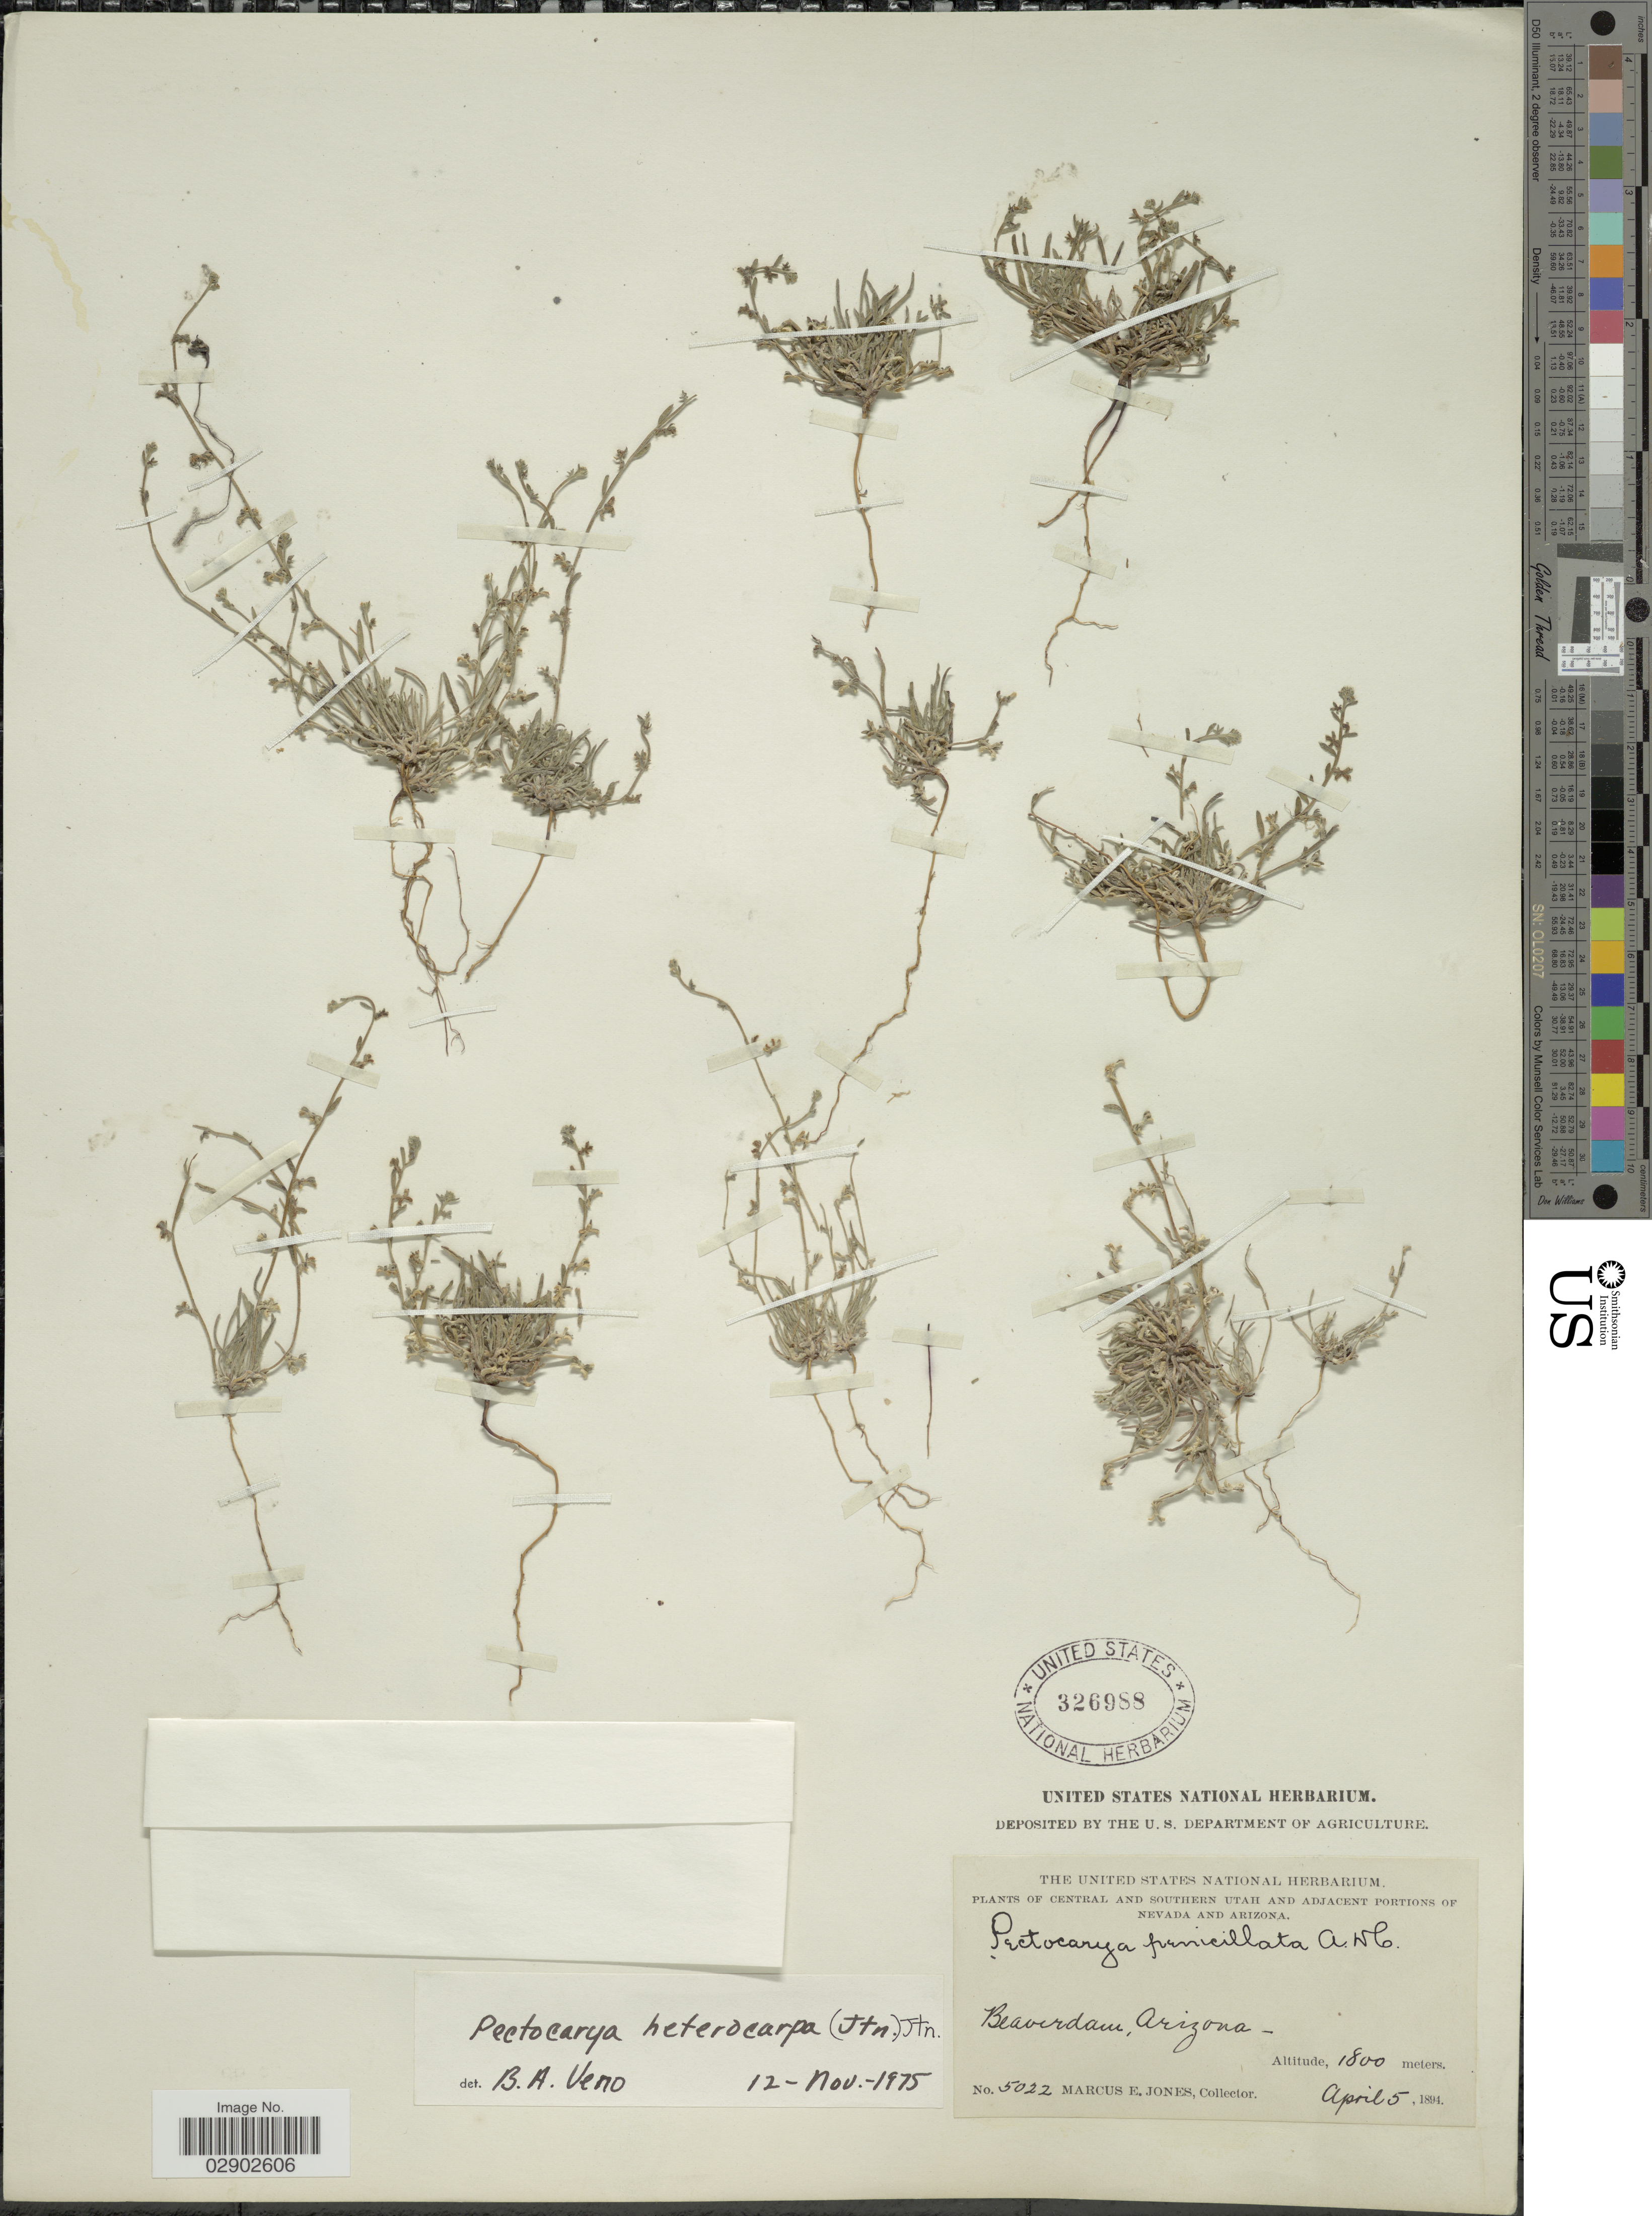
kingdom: Plantae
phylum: Tracheophyta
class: Magnoliopsida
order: Boraginales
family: Boraginaceae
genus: Pectocarya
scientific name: Pectocarya heterocarpa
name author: (I.M. Johnst.) I.M. Johnst.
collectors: M. E. Jones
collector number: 5022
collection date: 1894-04-05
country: United States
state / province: Arizona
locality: Beaverdam.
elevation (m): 1800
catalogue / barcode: US 326988